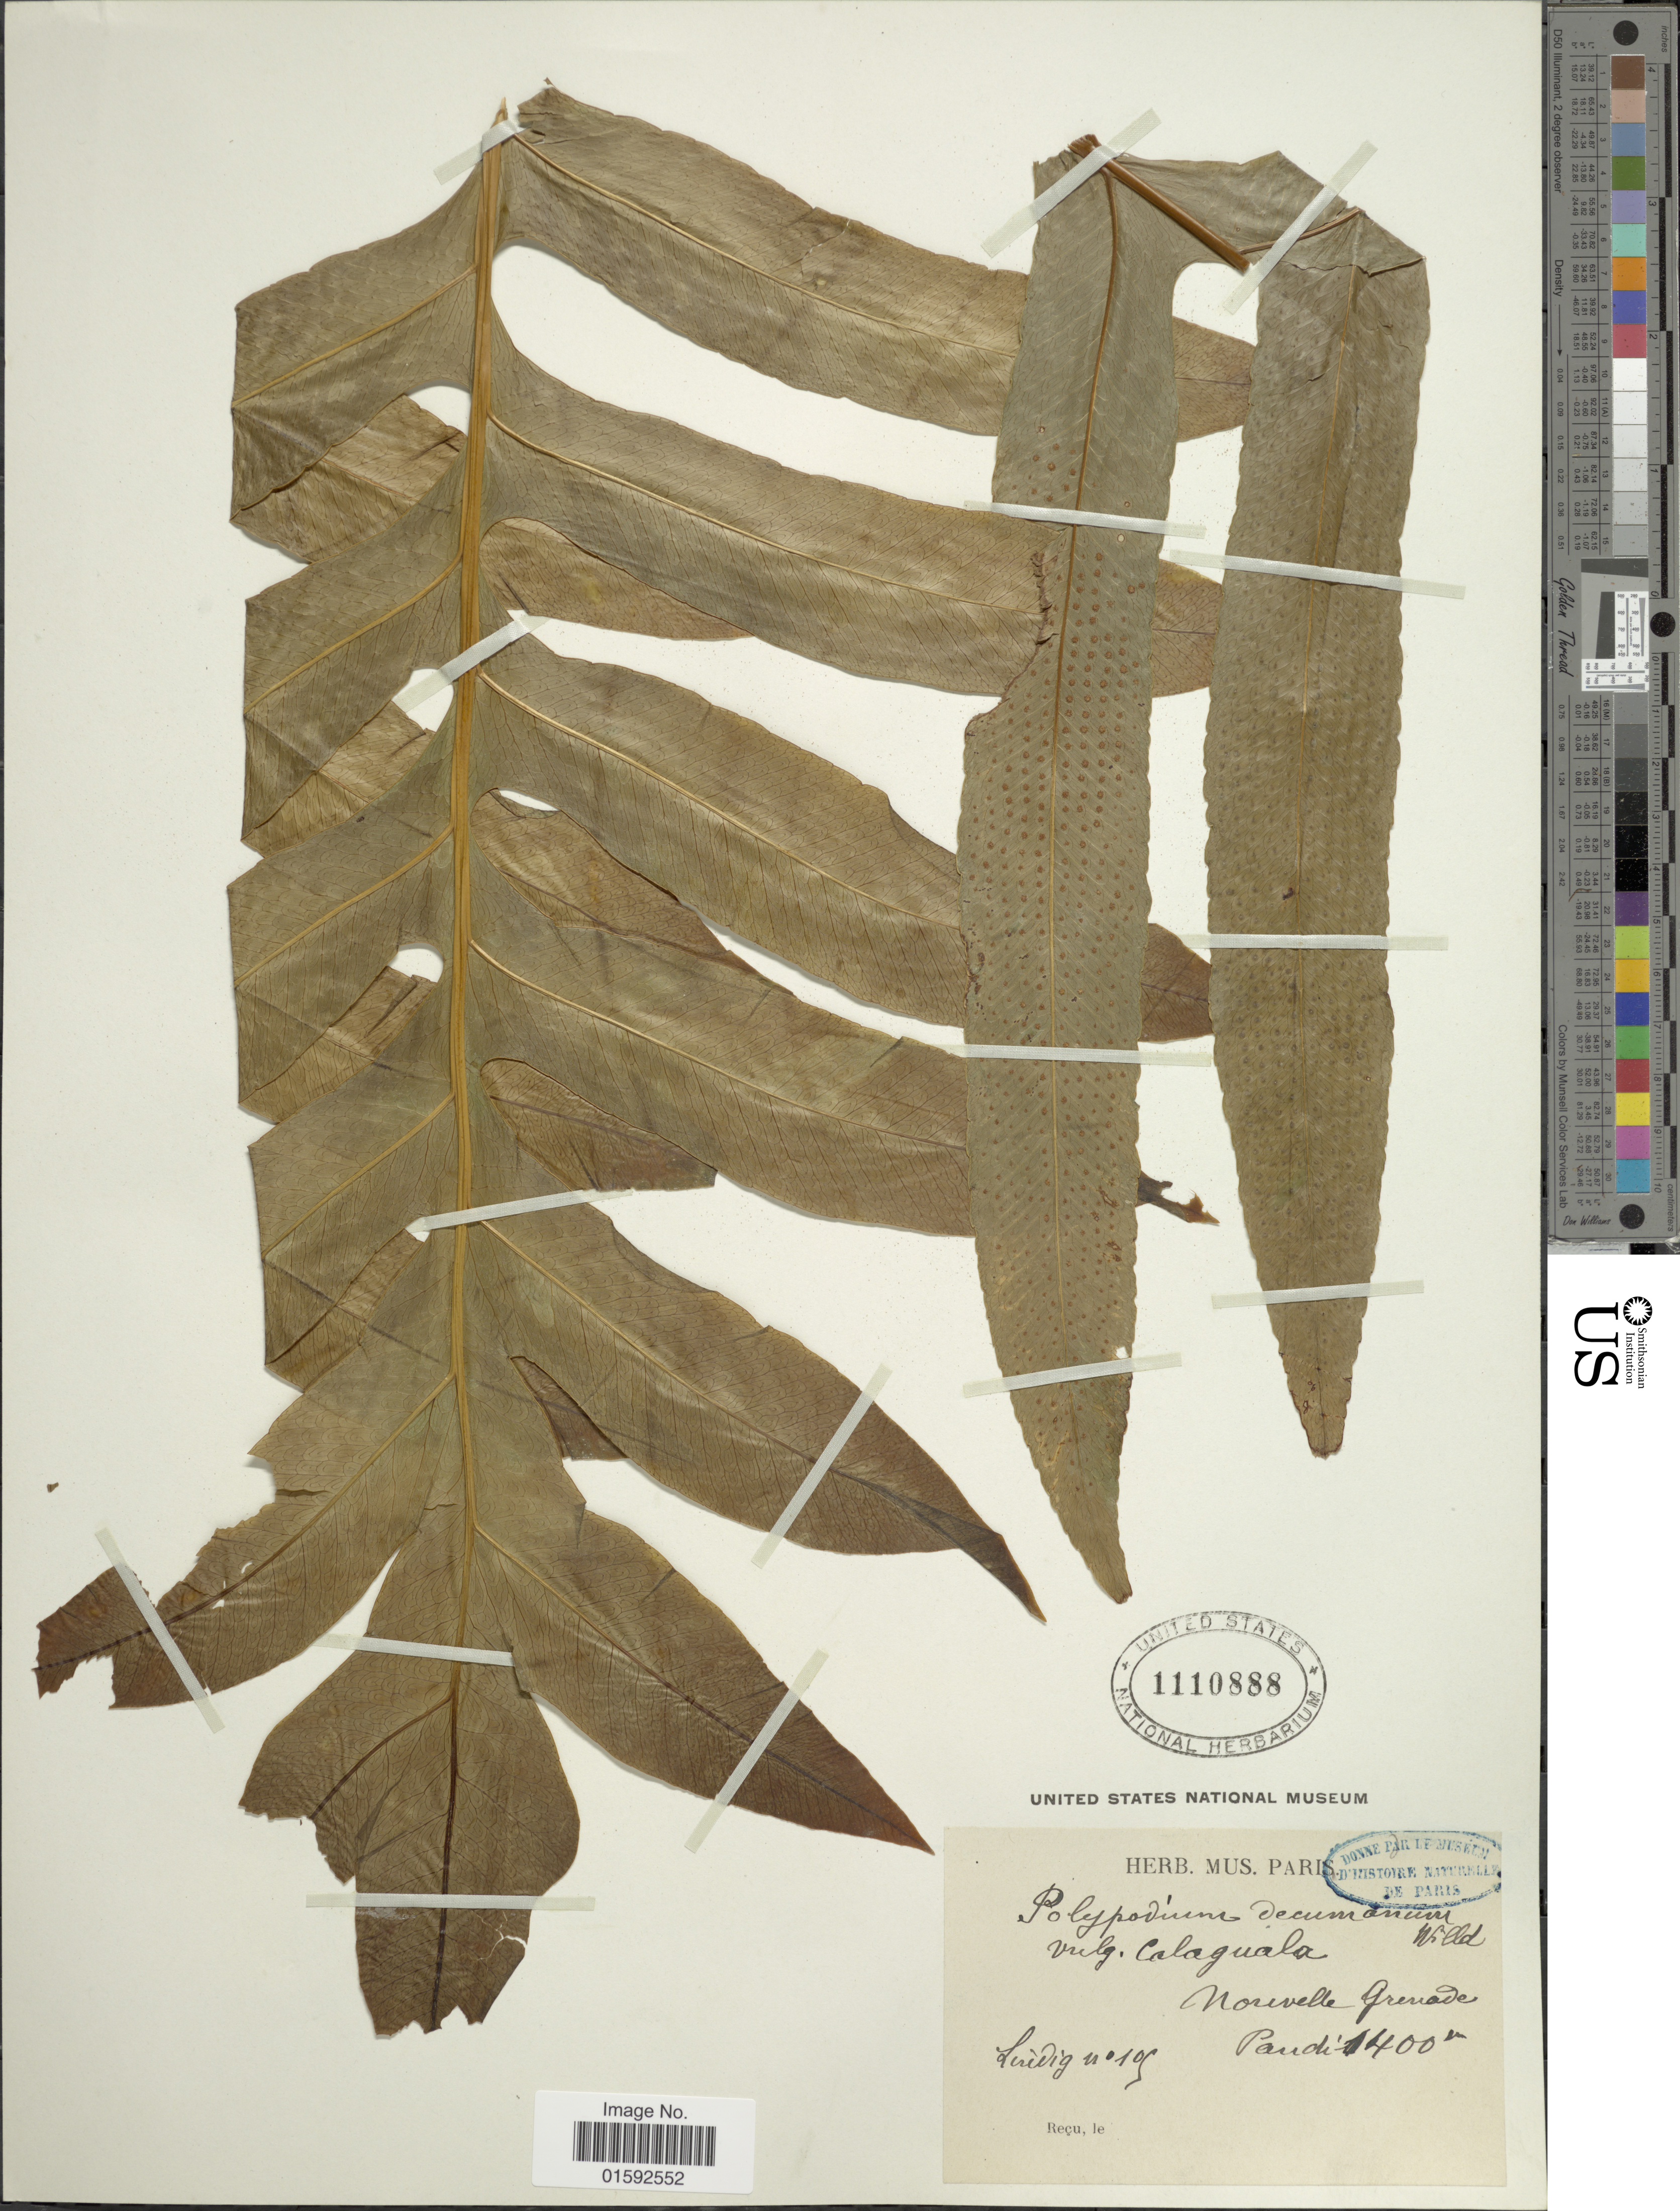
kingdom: Plantae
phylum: Tracheophyta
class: Polypodiopsida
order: Polypodiales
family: Polypodiaceae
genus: Phlebodium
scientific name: Phlebodium decumanum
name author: (Willd.) J. Sm.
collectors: Ludwig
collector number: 19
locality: Nouvelle Grenade.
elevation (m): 1400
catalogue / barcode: US 1110888